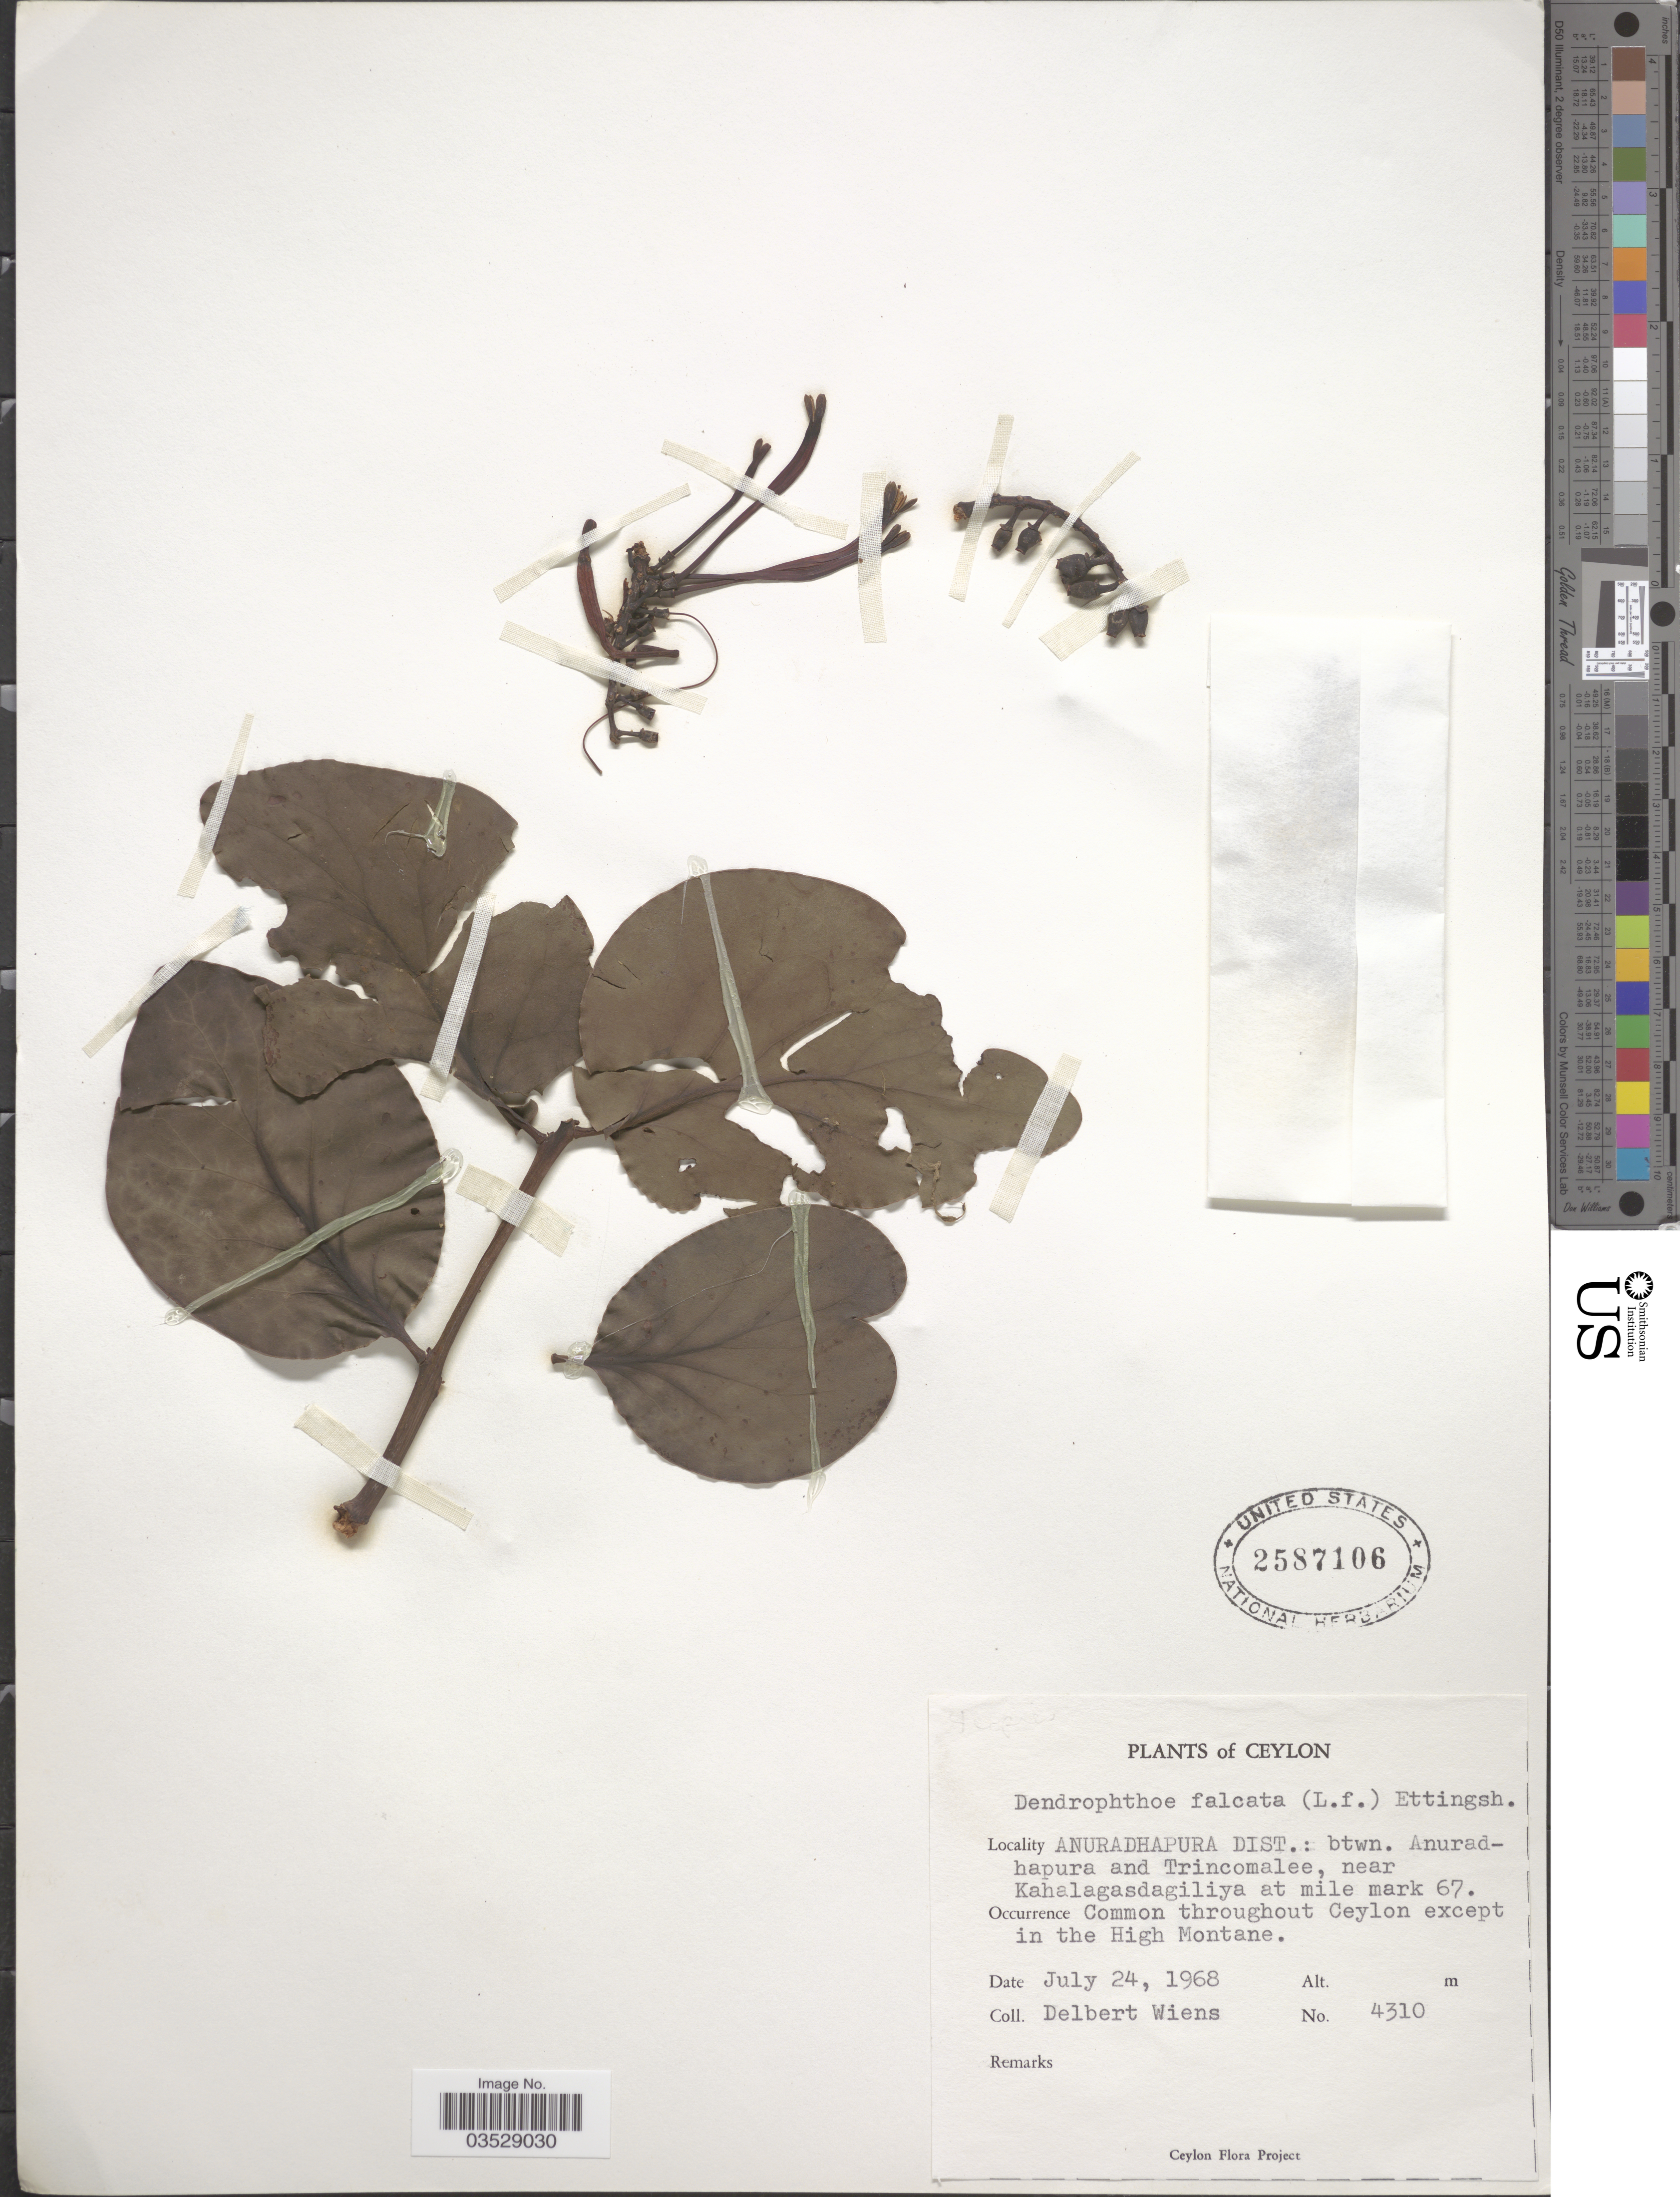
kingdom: Plantae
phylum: Tracheophyta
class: Magnoliopsida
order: Santalales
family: Loranthaceae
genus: Dendrophthoe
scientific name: Dendrophthoe falcata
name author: (L. f.) Ettingsh.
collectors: D. Wiens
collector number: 4310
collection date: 1968-07-24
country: Sri Lanka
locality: Ceylon. Anuradhapura Dist.: btwn. Anuradhapura and Trincomalee, near Kahalagasdagiliya at mile mark 67. Common throughout Ceylon except in the High Montane.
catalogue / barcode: US 2587106